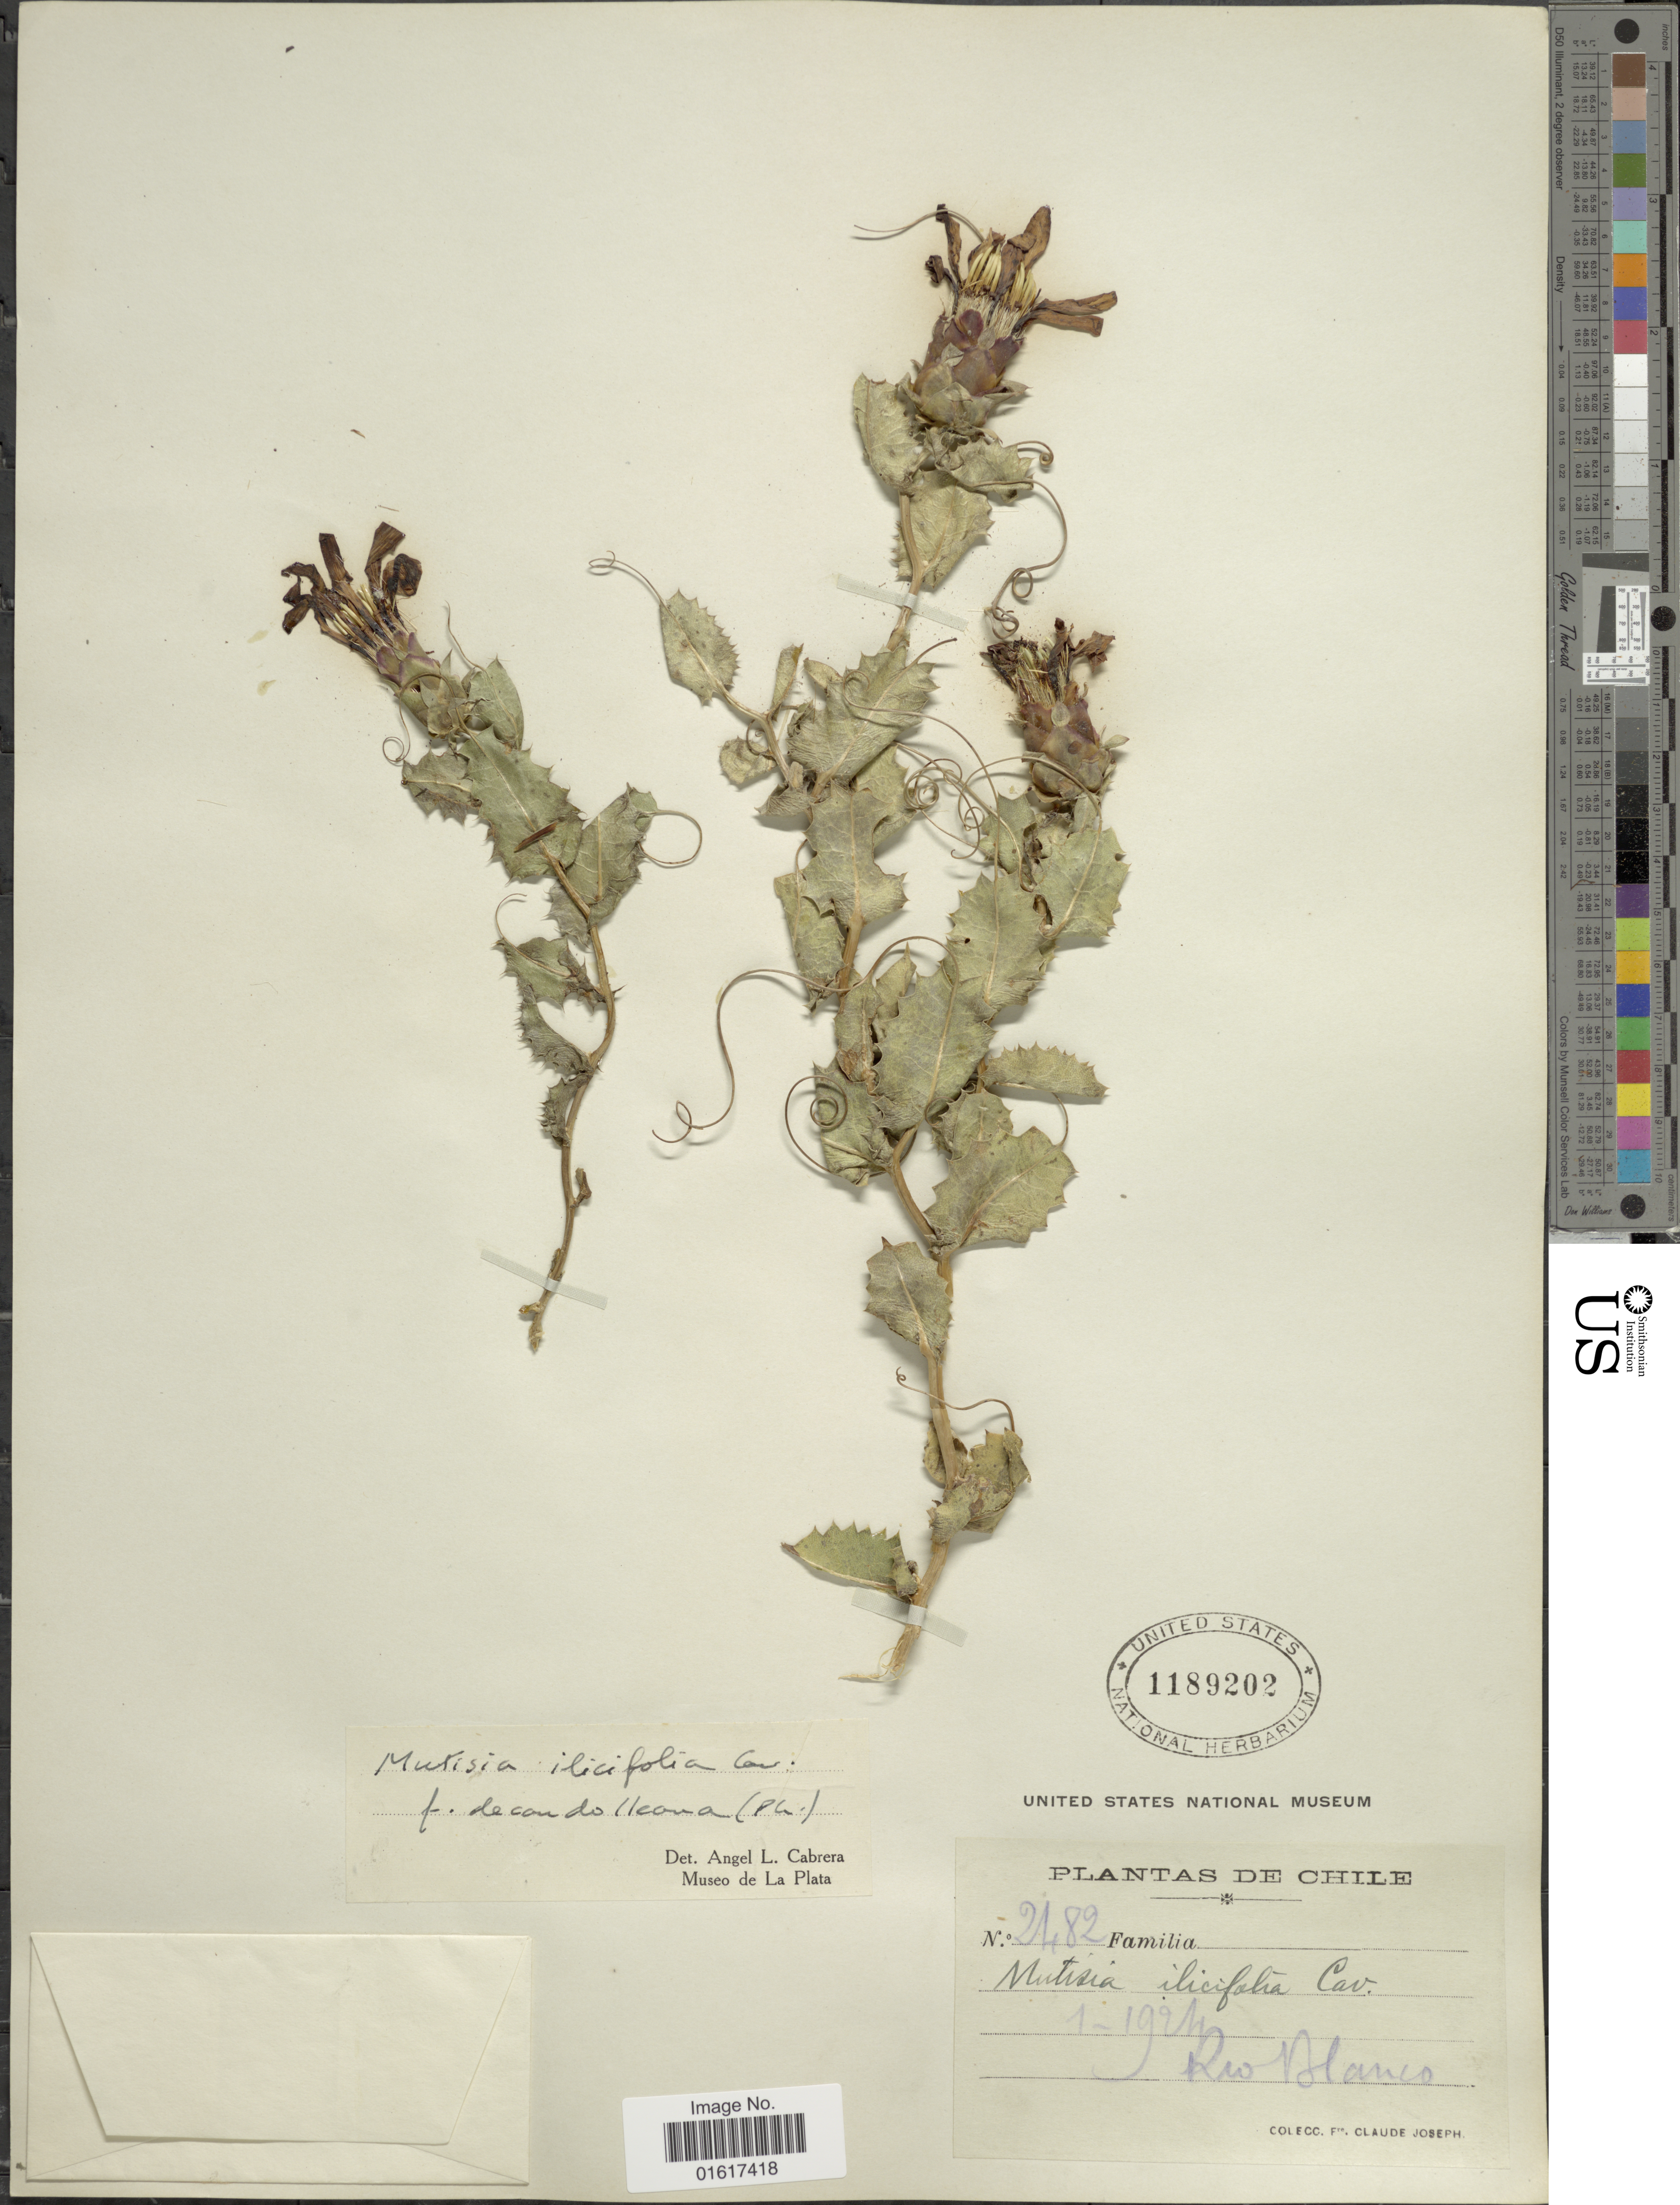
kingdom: Plantae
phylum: Tracheophyta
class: Magnoliopsida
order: Asterales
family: Asteraceae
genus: Mutisia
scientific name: Mutisia ilicifolia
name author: Cav.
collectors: Bro. Claude-Joseph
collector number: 2482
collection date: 1924-01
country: Chile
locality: Rio Blanco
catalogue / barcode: US 1189202